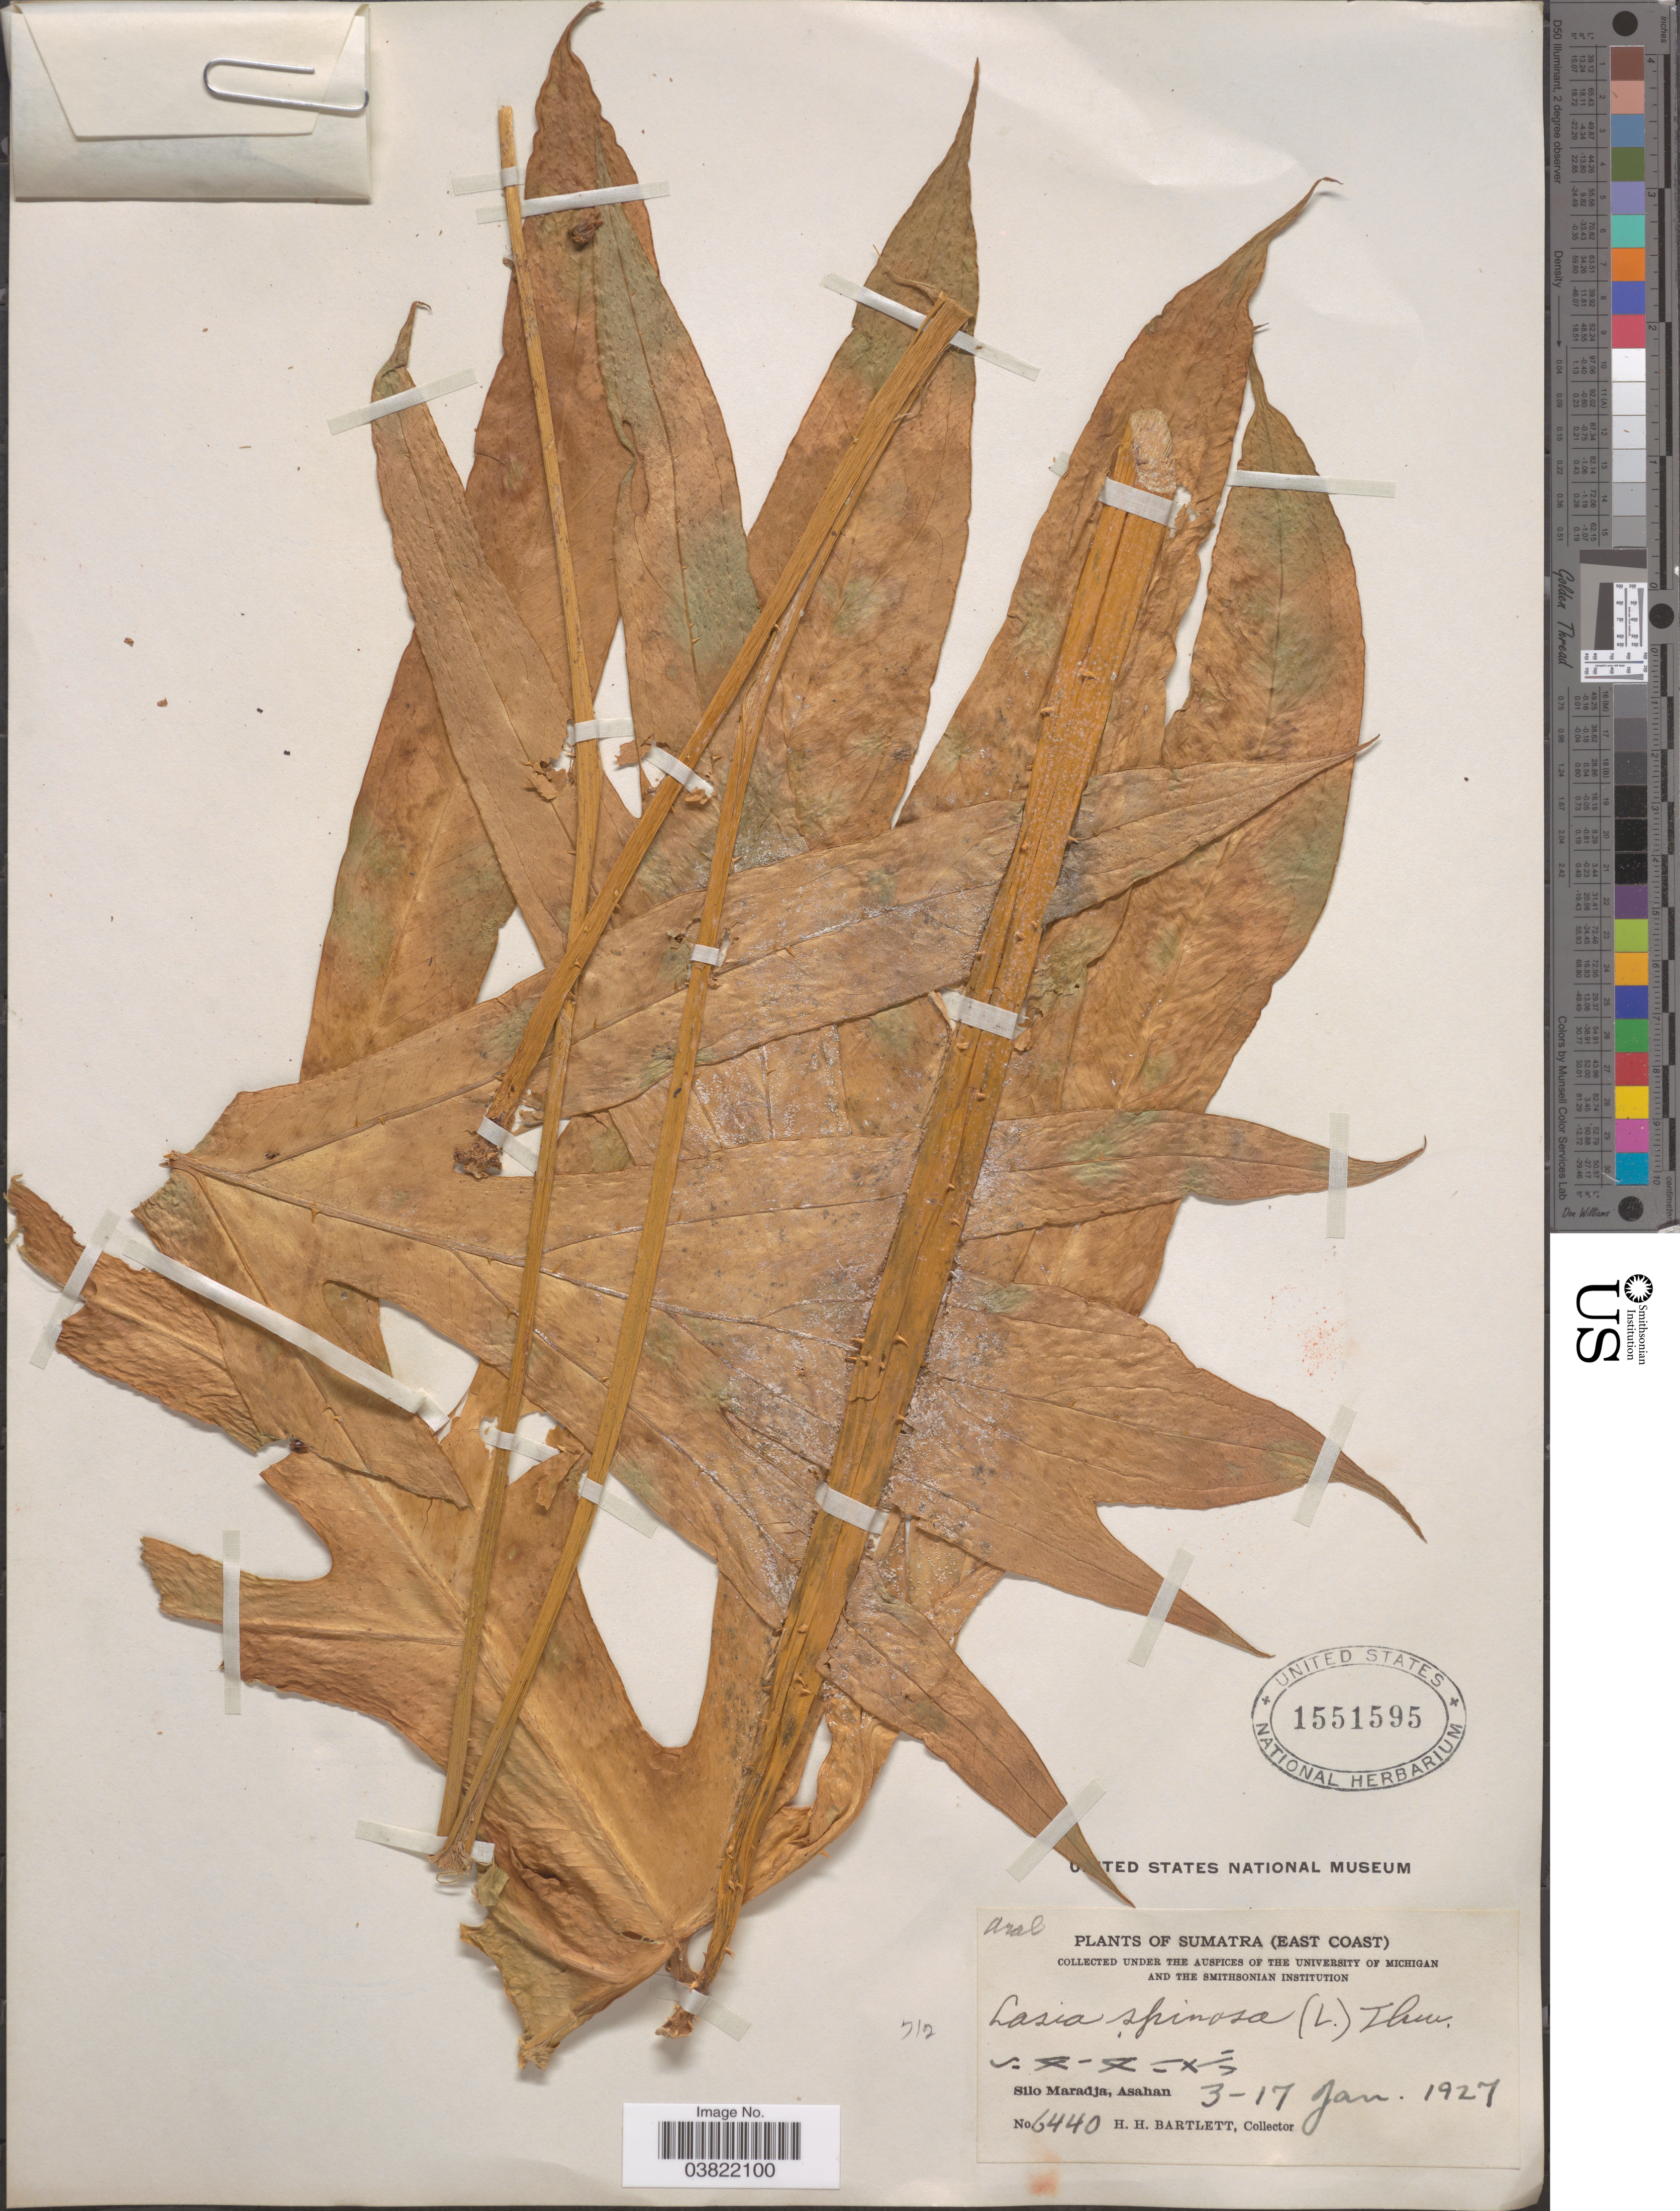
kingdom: Plantae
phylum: Tracheophyta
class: Liliopsida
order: Alismatales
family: Araceae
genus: Lasia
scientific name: Lasia spinosa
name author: (L.) Thwaites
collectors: H. H. Bartlett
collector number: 6440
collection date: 1927-01-03/1927-01-17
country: Indonesia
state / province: Sumatra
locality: East Coast. Silo Maradja, Asahan.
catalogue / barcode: US 1551595